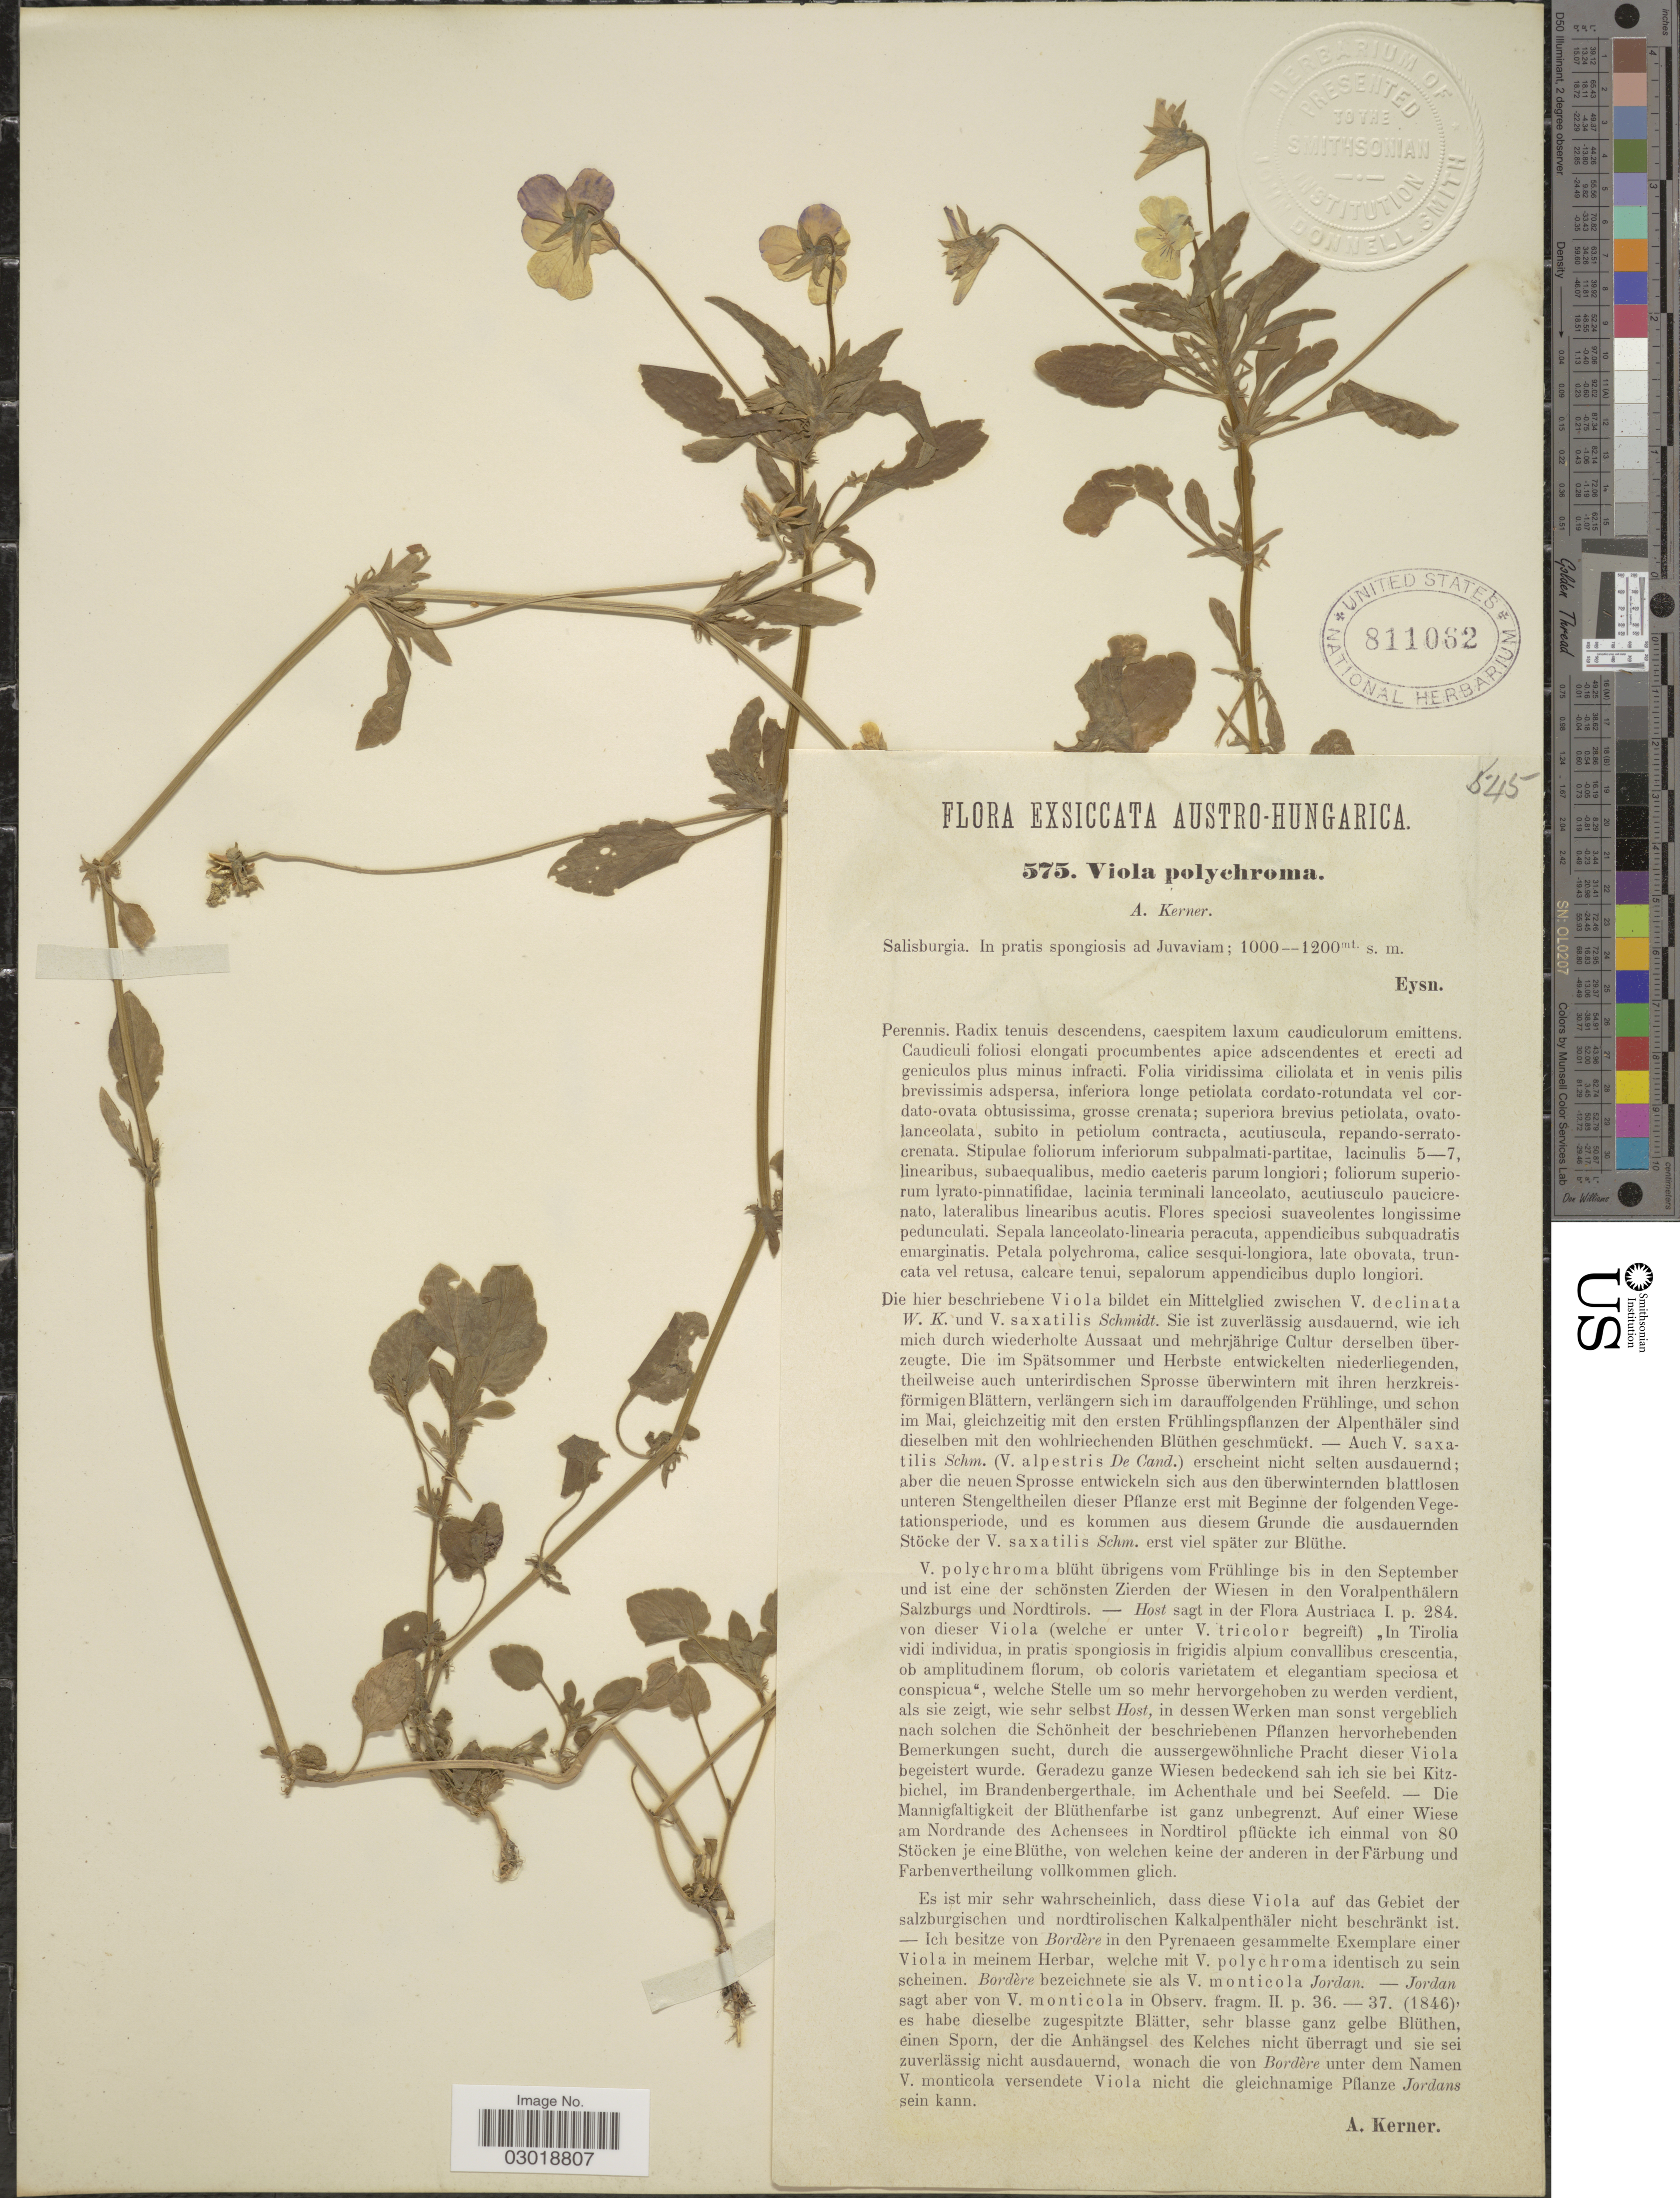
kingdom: Plantae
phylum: Tracheophyta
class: Magnoliopsida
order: Malpighiales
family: Violaceae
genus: Viola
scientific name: Viola polychroma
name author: A. Kern.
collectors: -. Eysn & A. Kerner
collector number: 575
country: Austria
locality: Austro-Hungarica, Salisburgia. In pratis spongiosis ad Juvaviam.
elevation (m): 1000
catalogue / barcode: US 811062